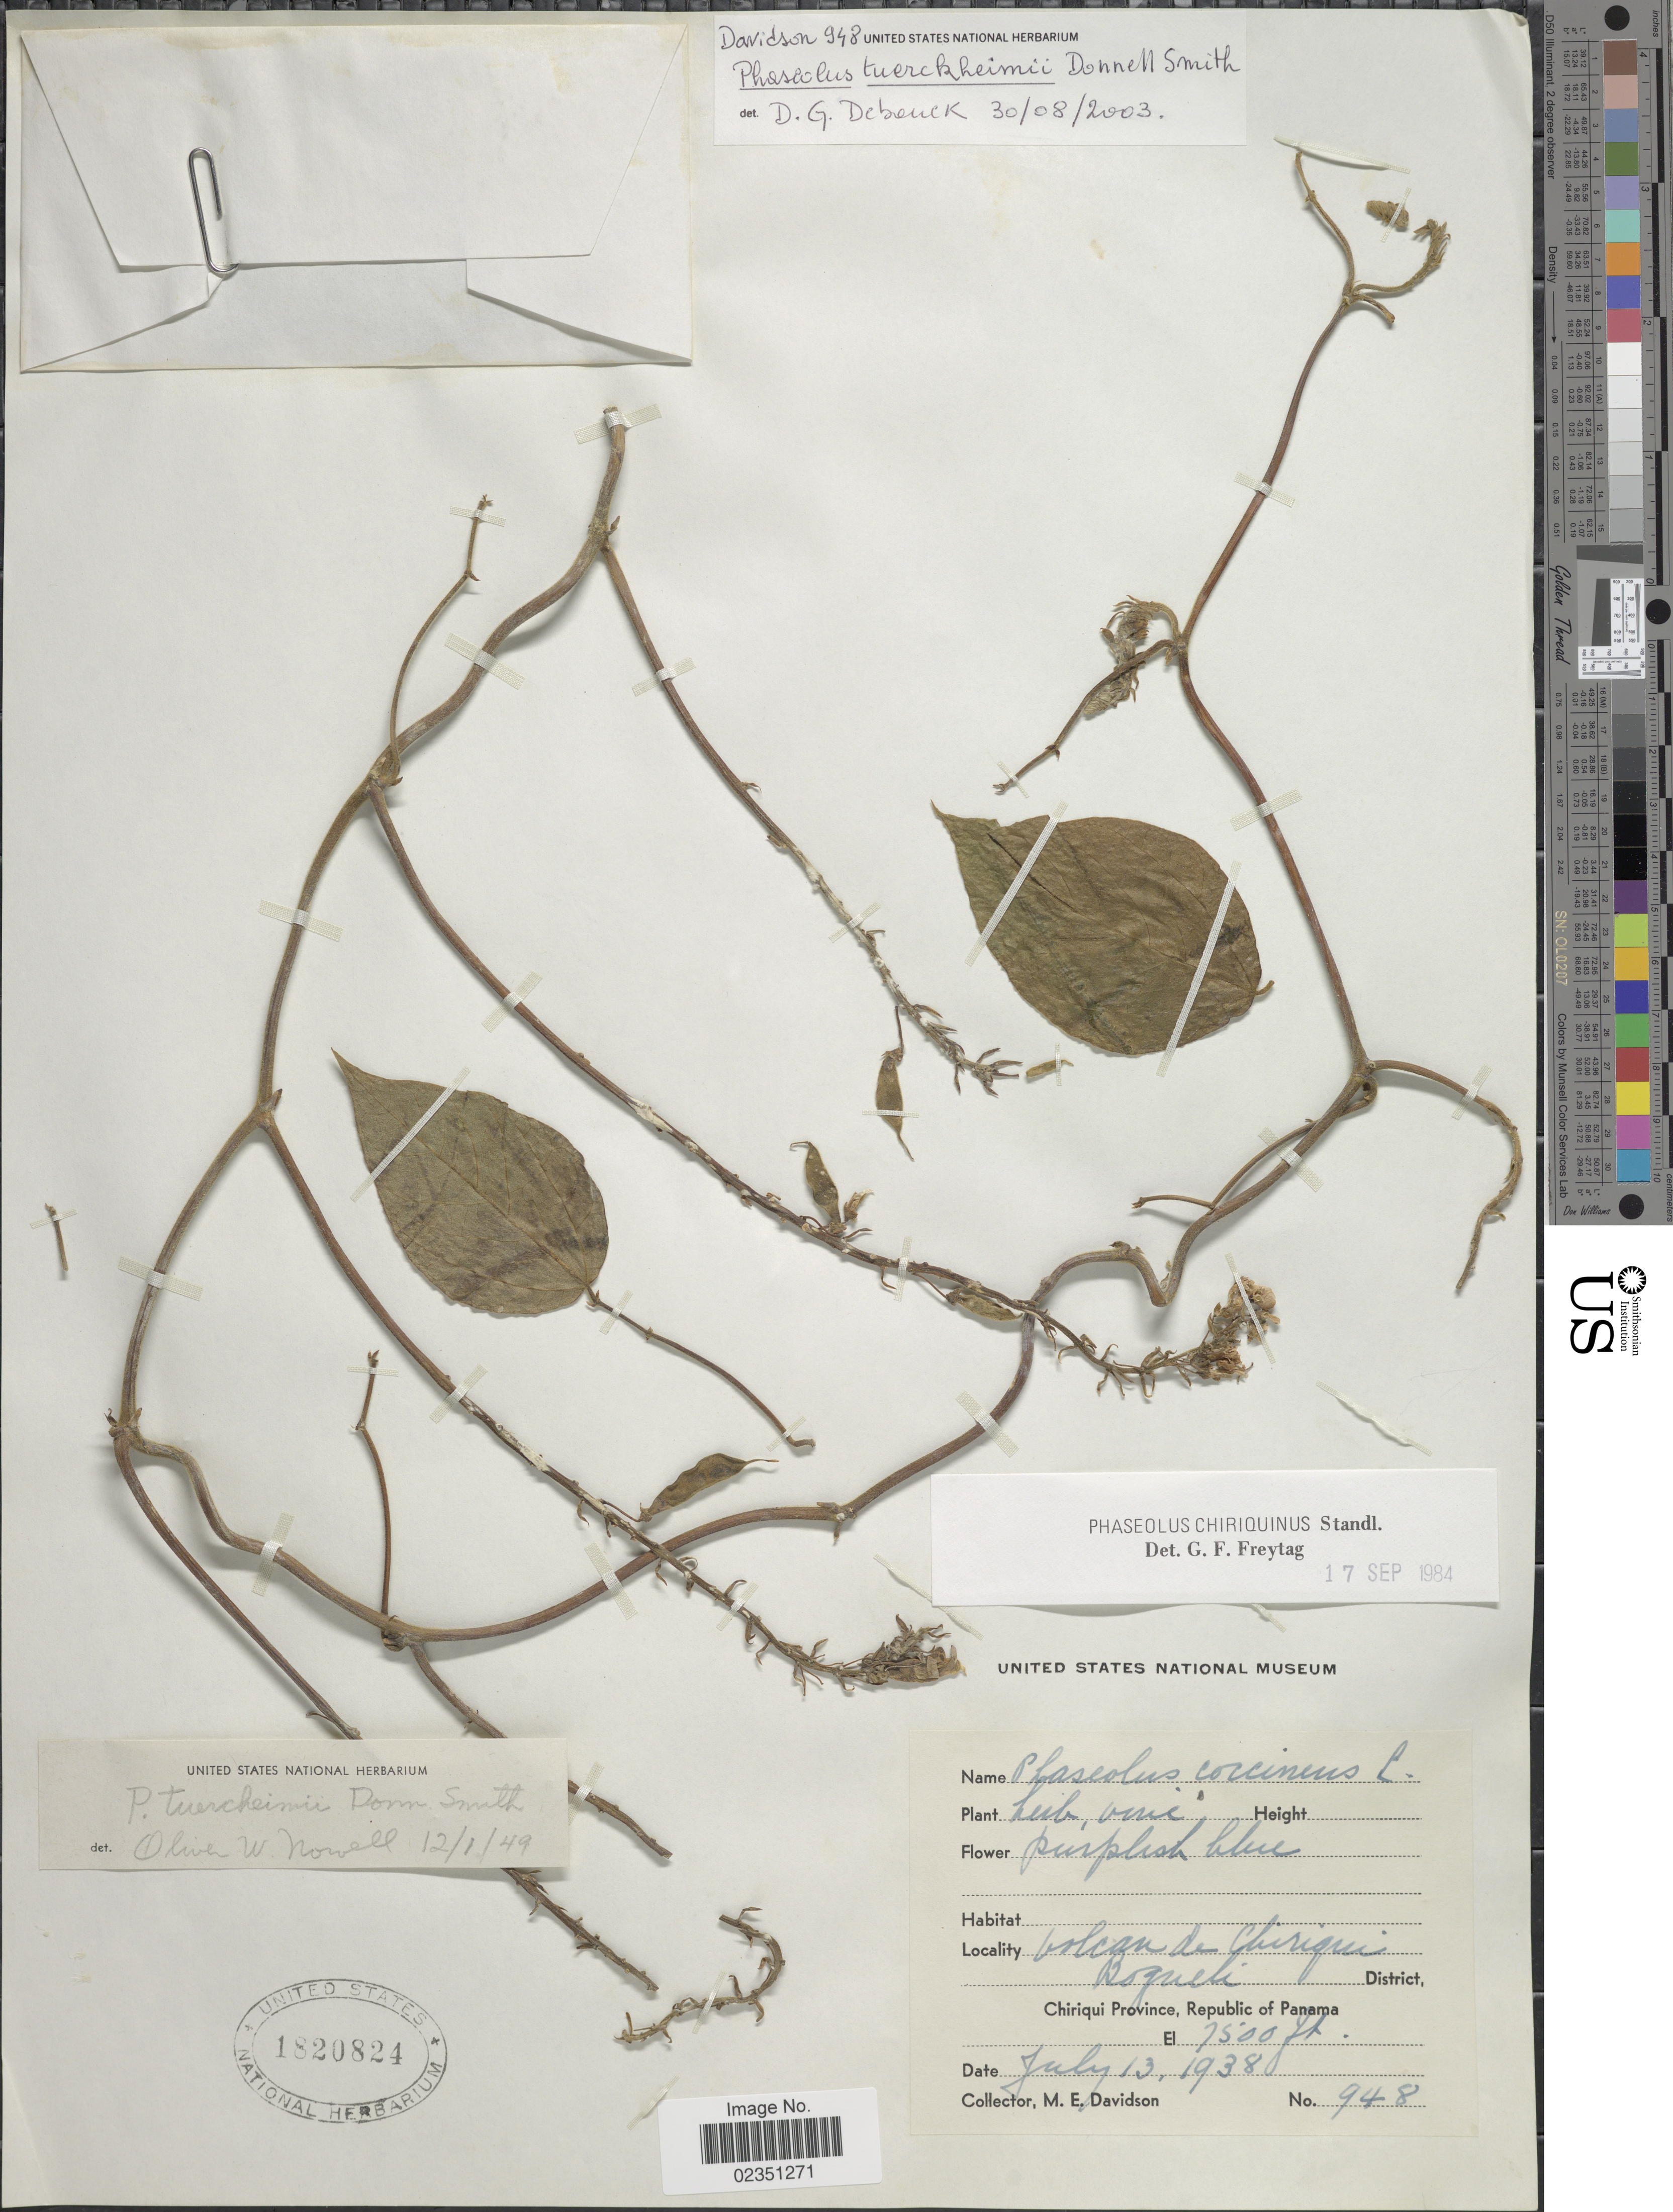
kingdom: Plantae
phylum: Tracheophyta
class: Magnoliopsida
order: Fabales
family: Fabaceae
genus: Phaseolus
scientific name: Phaseolus tuerckheimii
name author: Donn. Sm.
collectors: M. E. Davidson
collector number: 948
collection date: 1938-07-13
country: Panama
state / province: Chiriqui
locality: Volcan de Chiriqui. Bogueli District, Chiriqui Province, Republic of Panama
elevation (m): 2286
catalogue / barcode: US 1820824